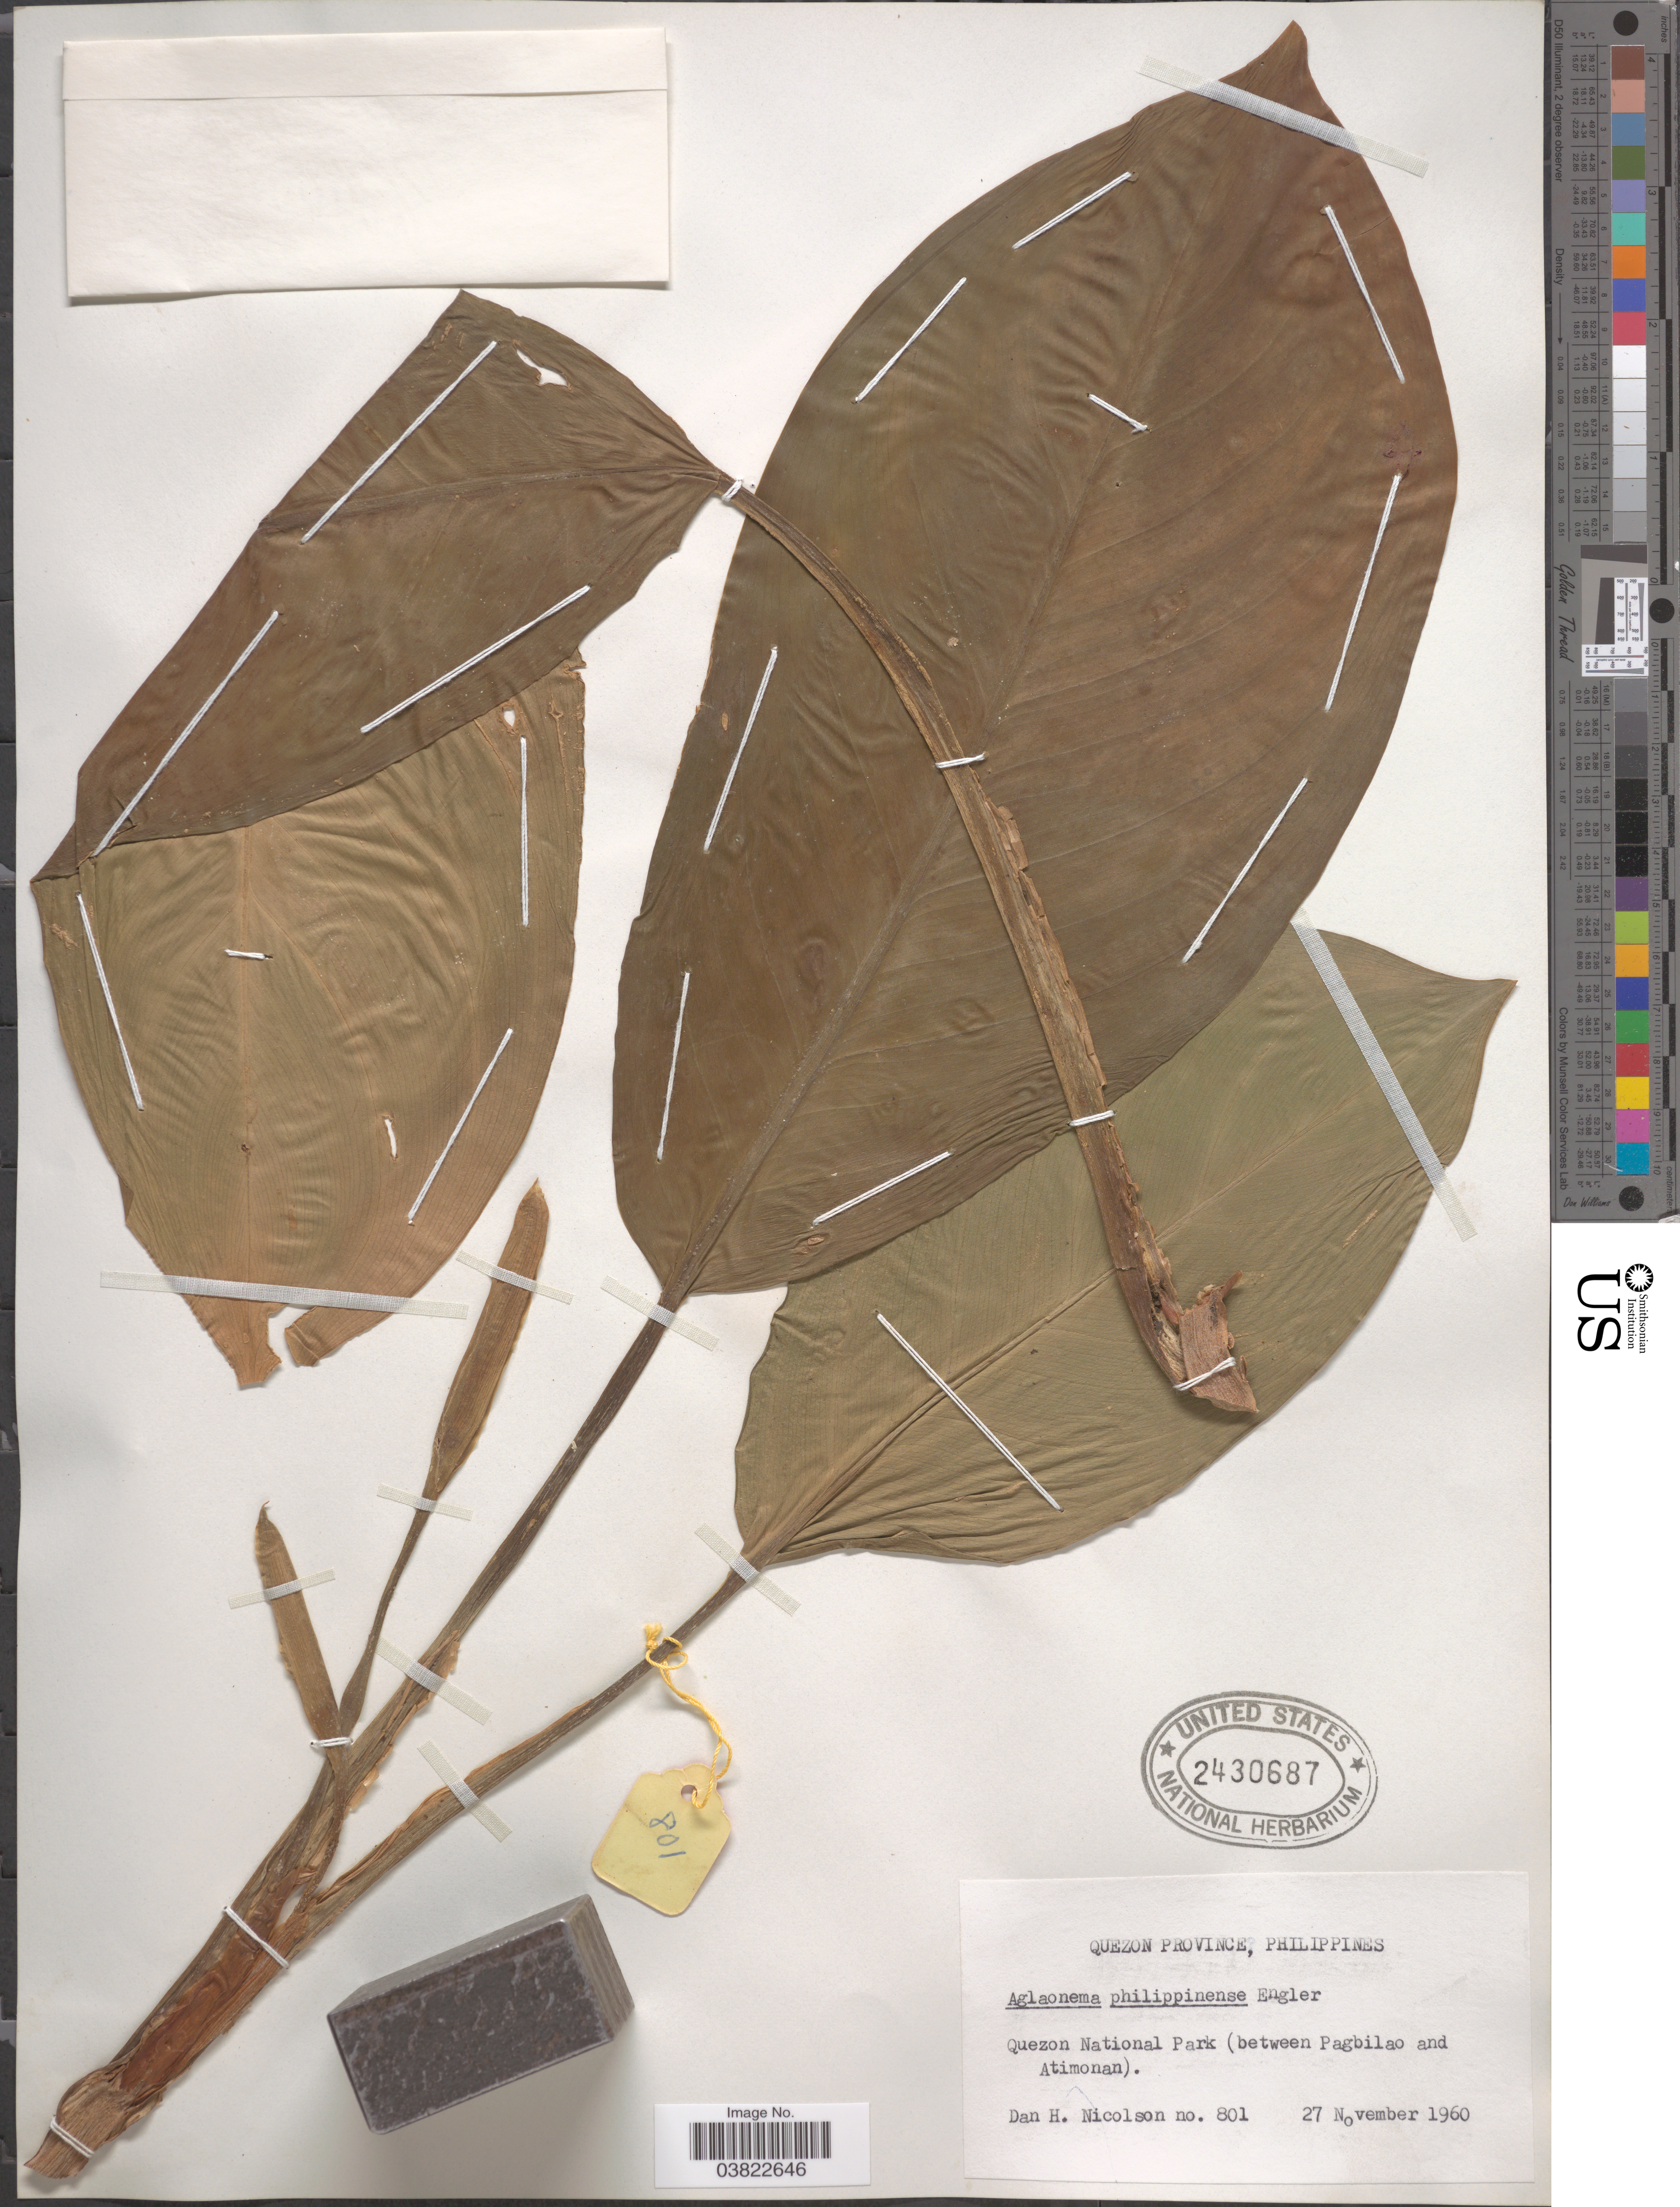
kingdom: Plantae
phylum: Tracheophyta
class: Liliopsida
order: Alismatales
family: Araceae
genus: Aglaonema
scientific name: Aglaonema philippinense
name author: Engl.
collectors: D. H. Nicolson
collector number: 801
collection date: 1960-11-27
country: Philippines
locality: Quezon Province. Quezon National Park (between Pagbilao and Atimonan).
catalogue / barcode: US 2430687